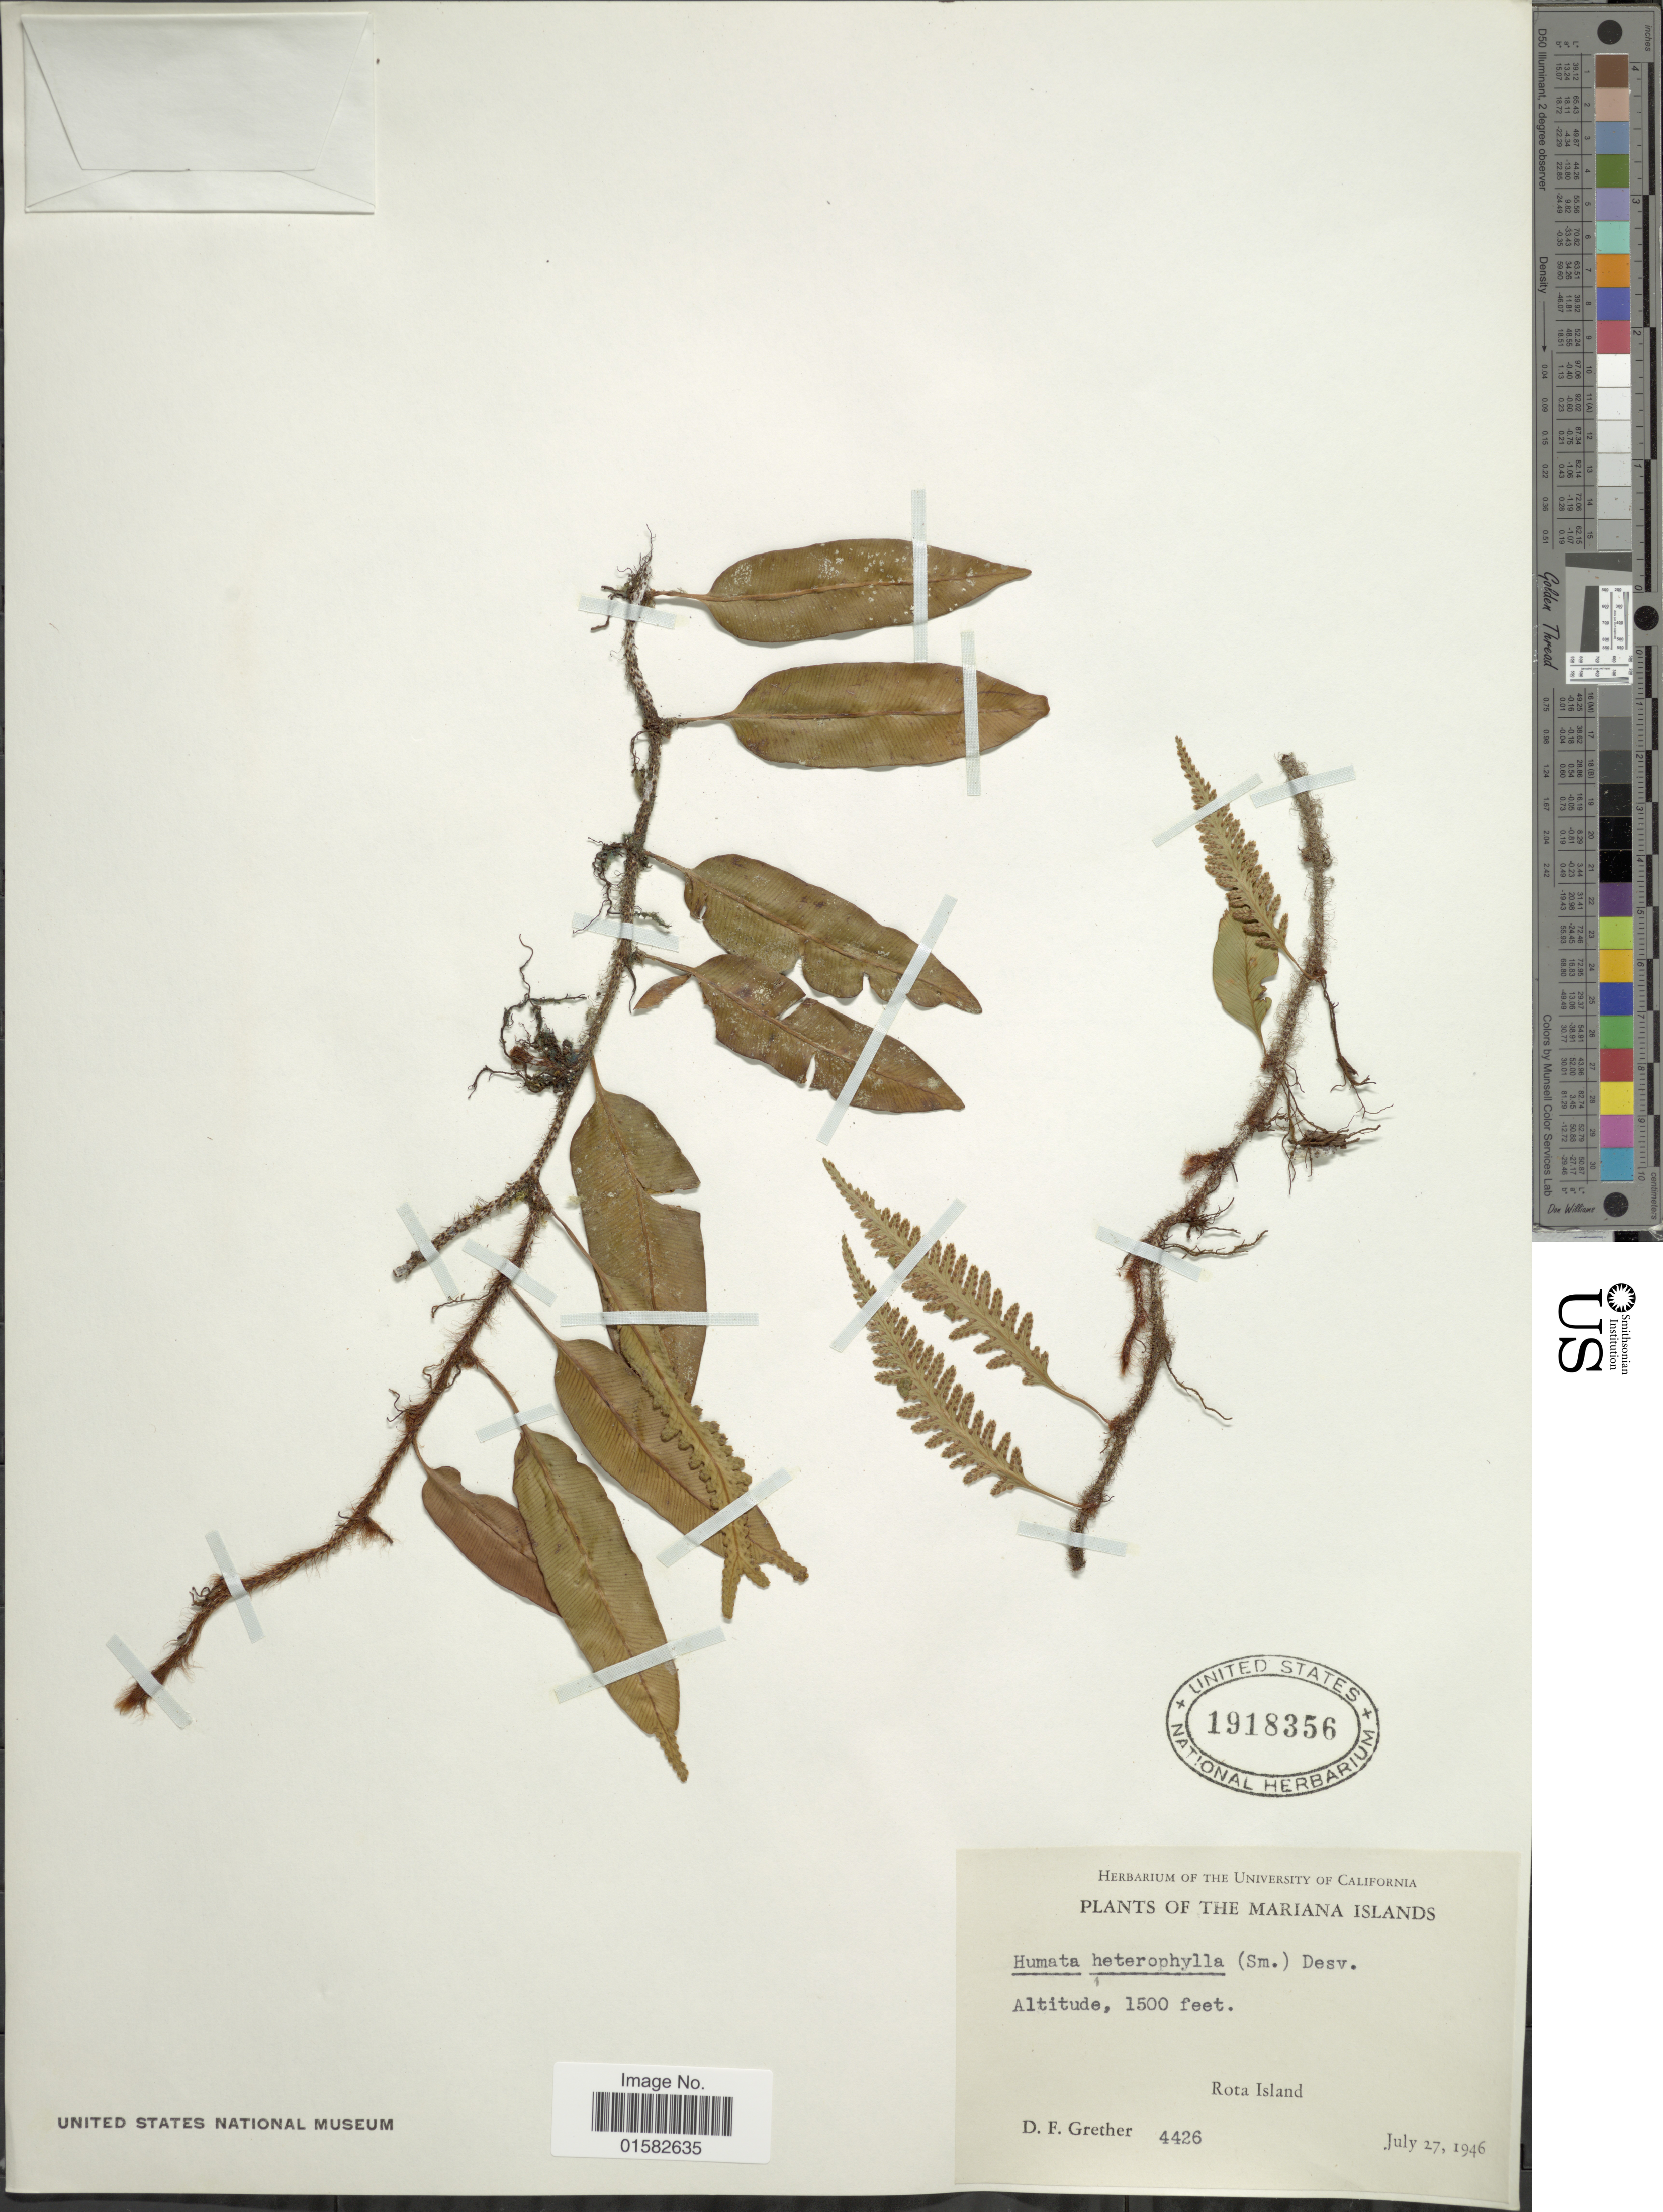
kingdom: Plantae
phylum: Tracheophyta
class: Polypodiopsida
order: Polypodiales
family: Davalliaceae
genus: Humata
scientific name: Humata heterophylla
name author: (Sm.) Desv.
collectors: D. F. Grether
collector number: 4426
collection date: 1946-07-27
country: Northern Mariana Islands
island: Rota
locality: Rota Island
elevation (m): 457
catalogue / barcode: US 1918356